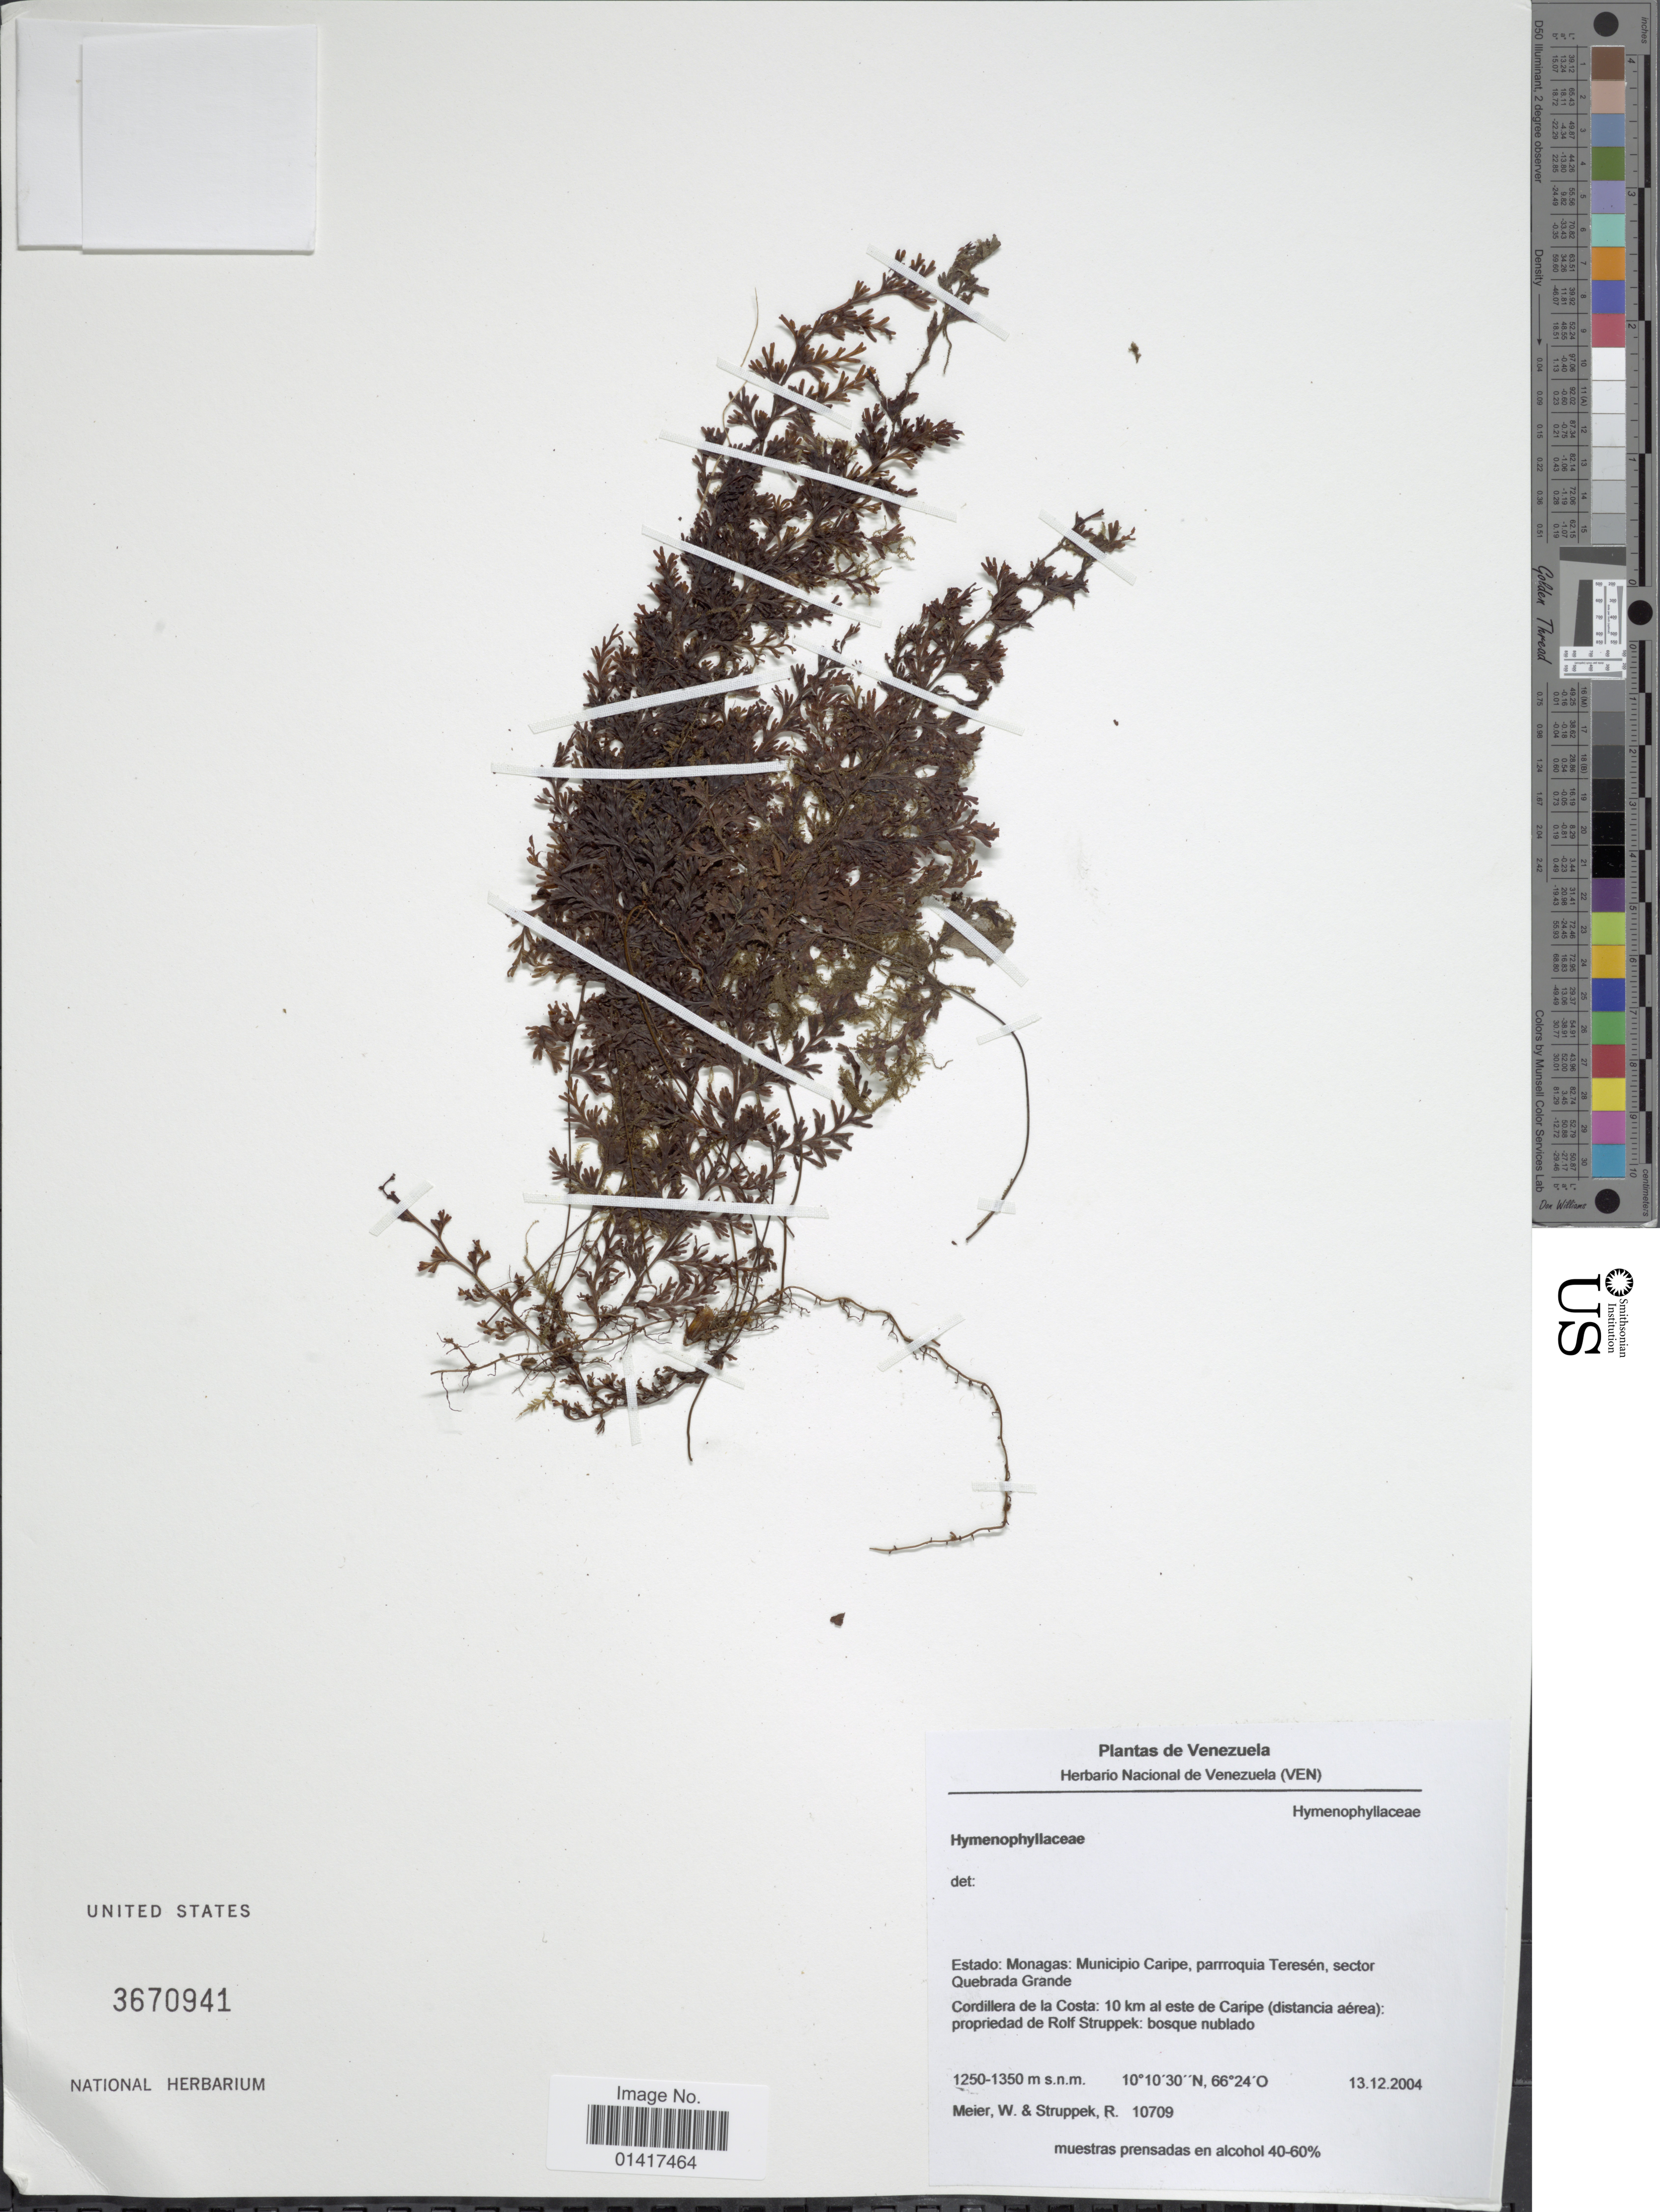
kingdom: Plantae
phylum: Tracheophyta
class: Polypodiopsida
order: Hymenophyllales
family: Hymenophyllaceae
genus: Hymenophyllum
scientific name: Hymenophyllum sp.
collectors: W. Meier & R. Struppek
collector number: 10709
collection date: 2004-12-13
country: Venezuela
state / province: Monagas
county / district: Caripe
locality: Estado: Monagas: Municipio Caripe, parroquia Teresen, sector Quebrada Grande. Cordillera de la Costa: 10 km al este de Caripe (distancia aerea): propreidad de Rolf Struppek: bosque nujblado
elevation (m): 1250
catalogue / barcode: US 3670941